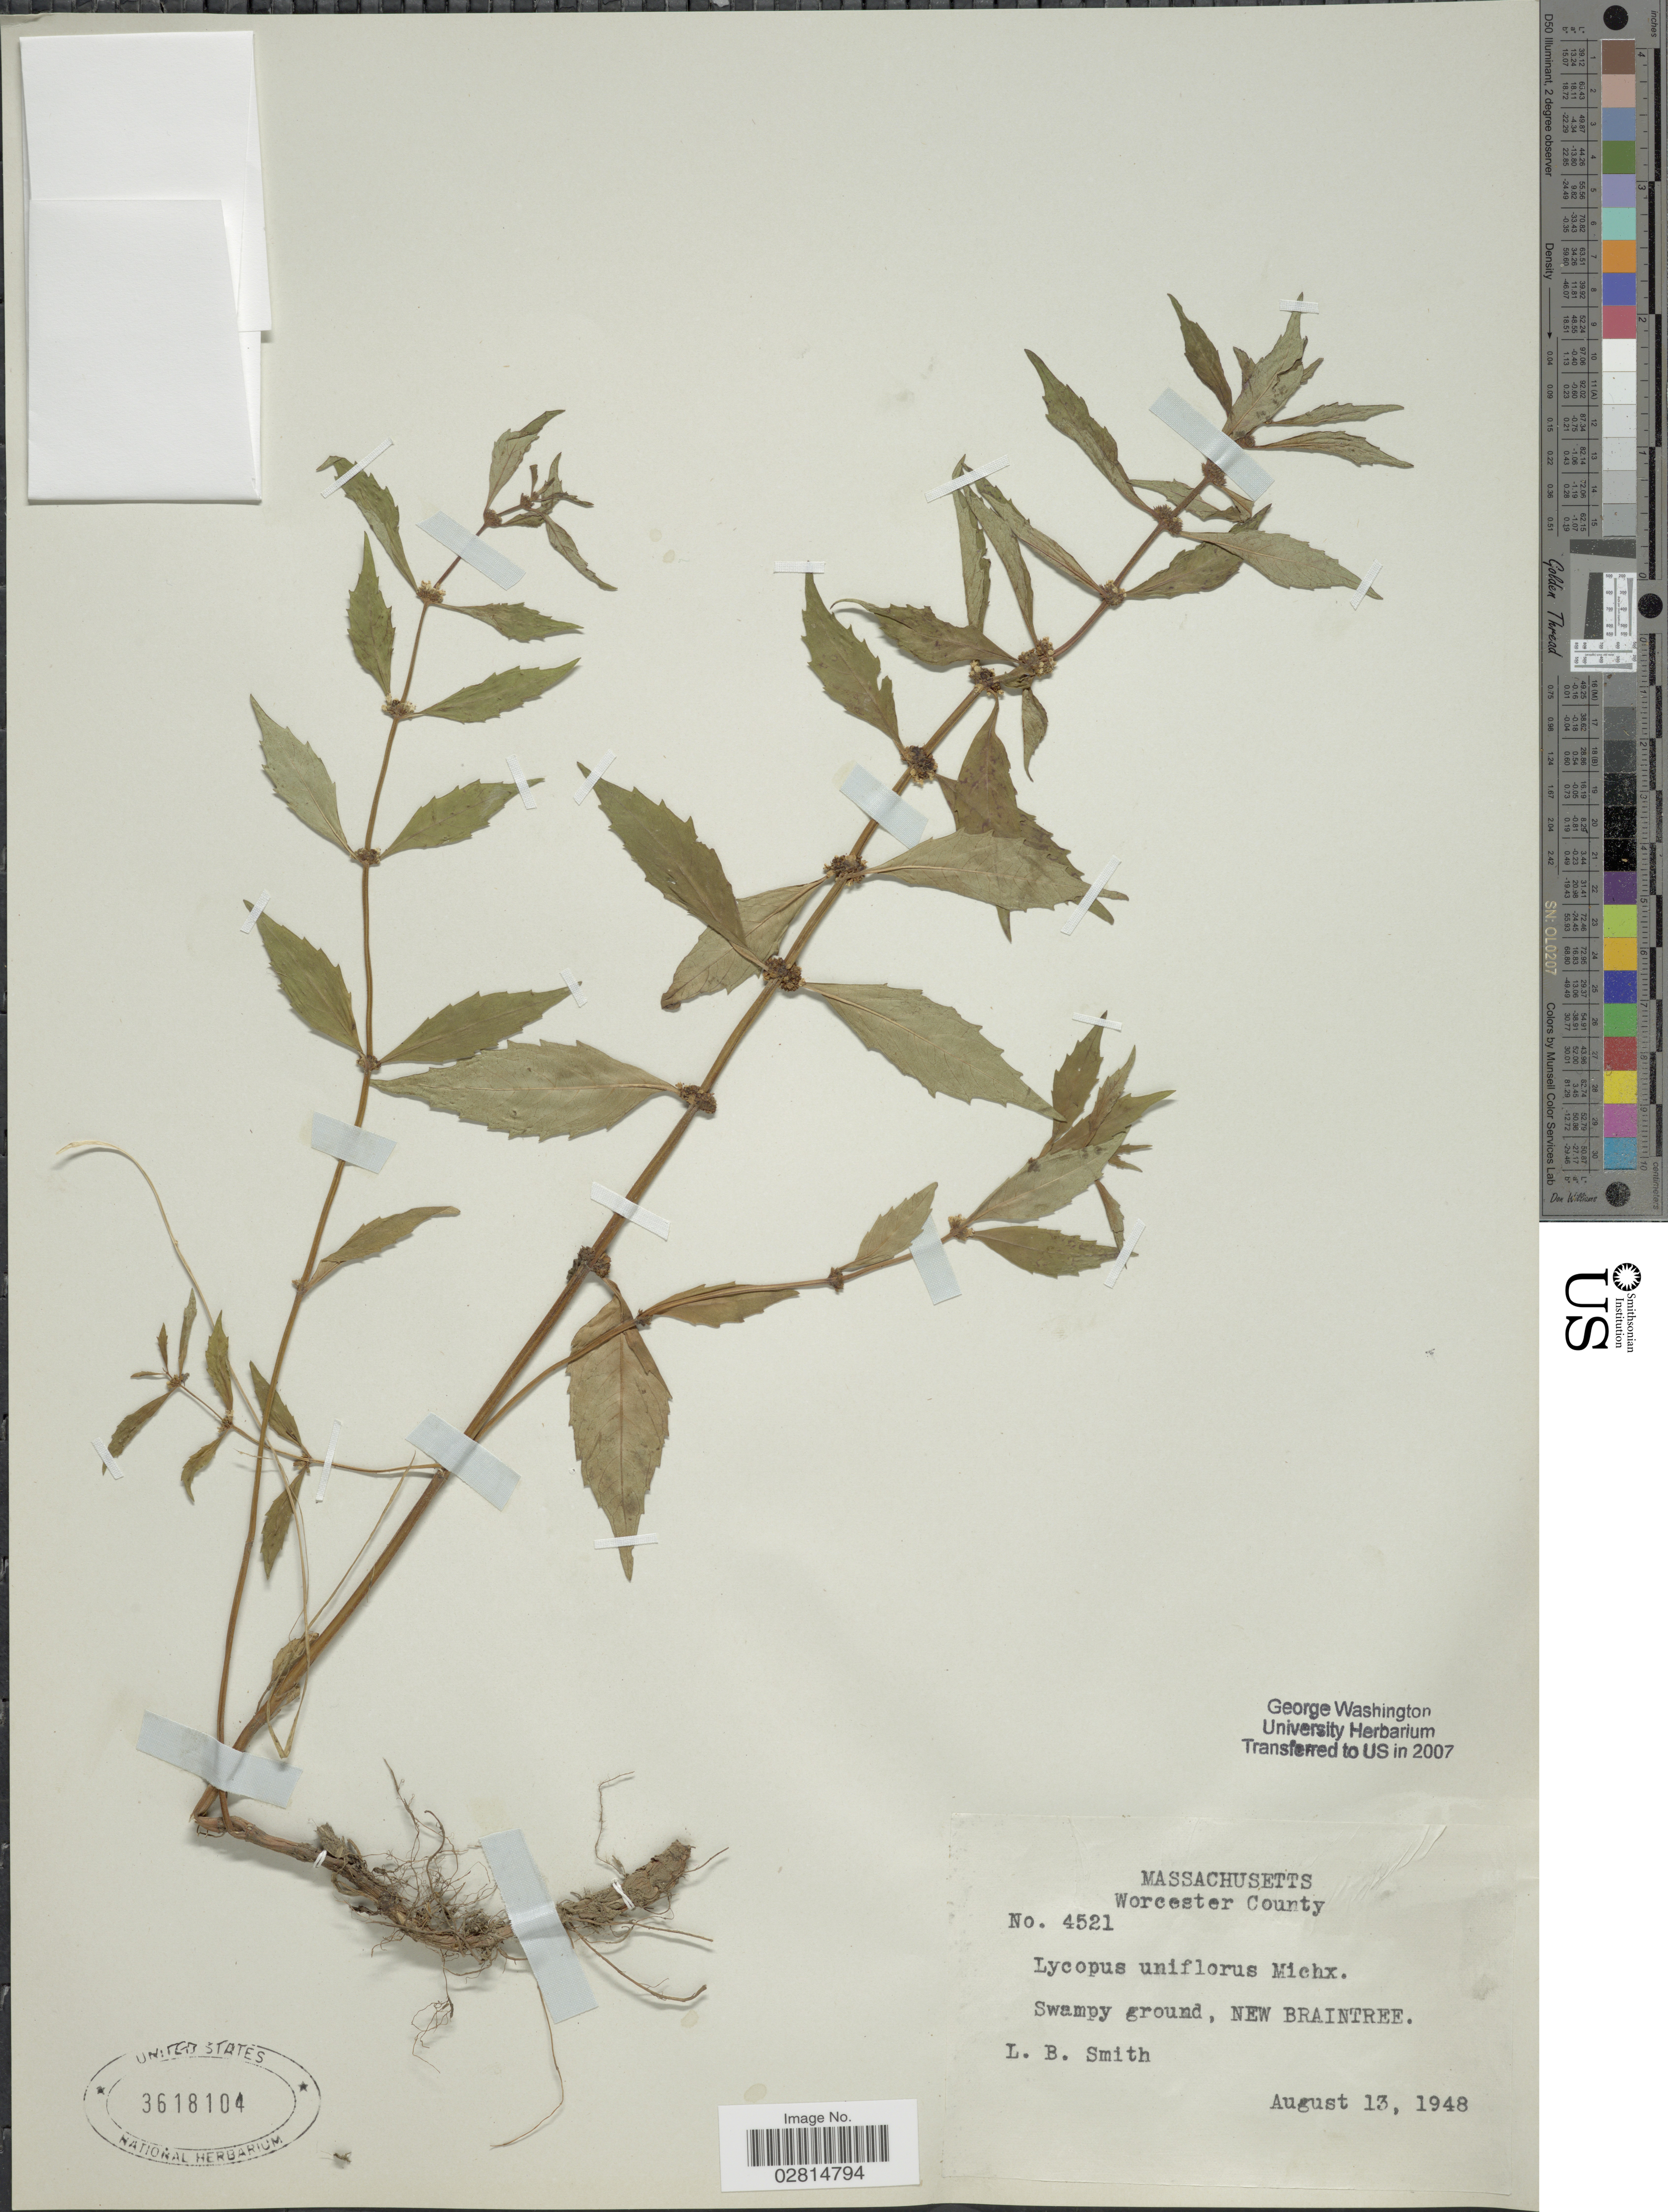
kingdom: Plantae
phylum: Tracheophyta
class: Magnoliopsida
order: Lamiales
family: Lamiaceae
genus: Lycopus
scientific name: Lycopus uniflorus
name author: Michx.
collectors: L. Smith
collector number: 4521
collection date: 1948-08-13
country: United States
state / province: Massachusetts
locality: Worcester County, New Braintree.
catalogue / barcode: US 3618104